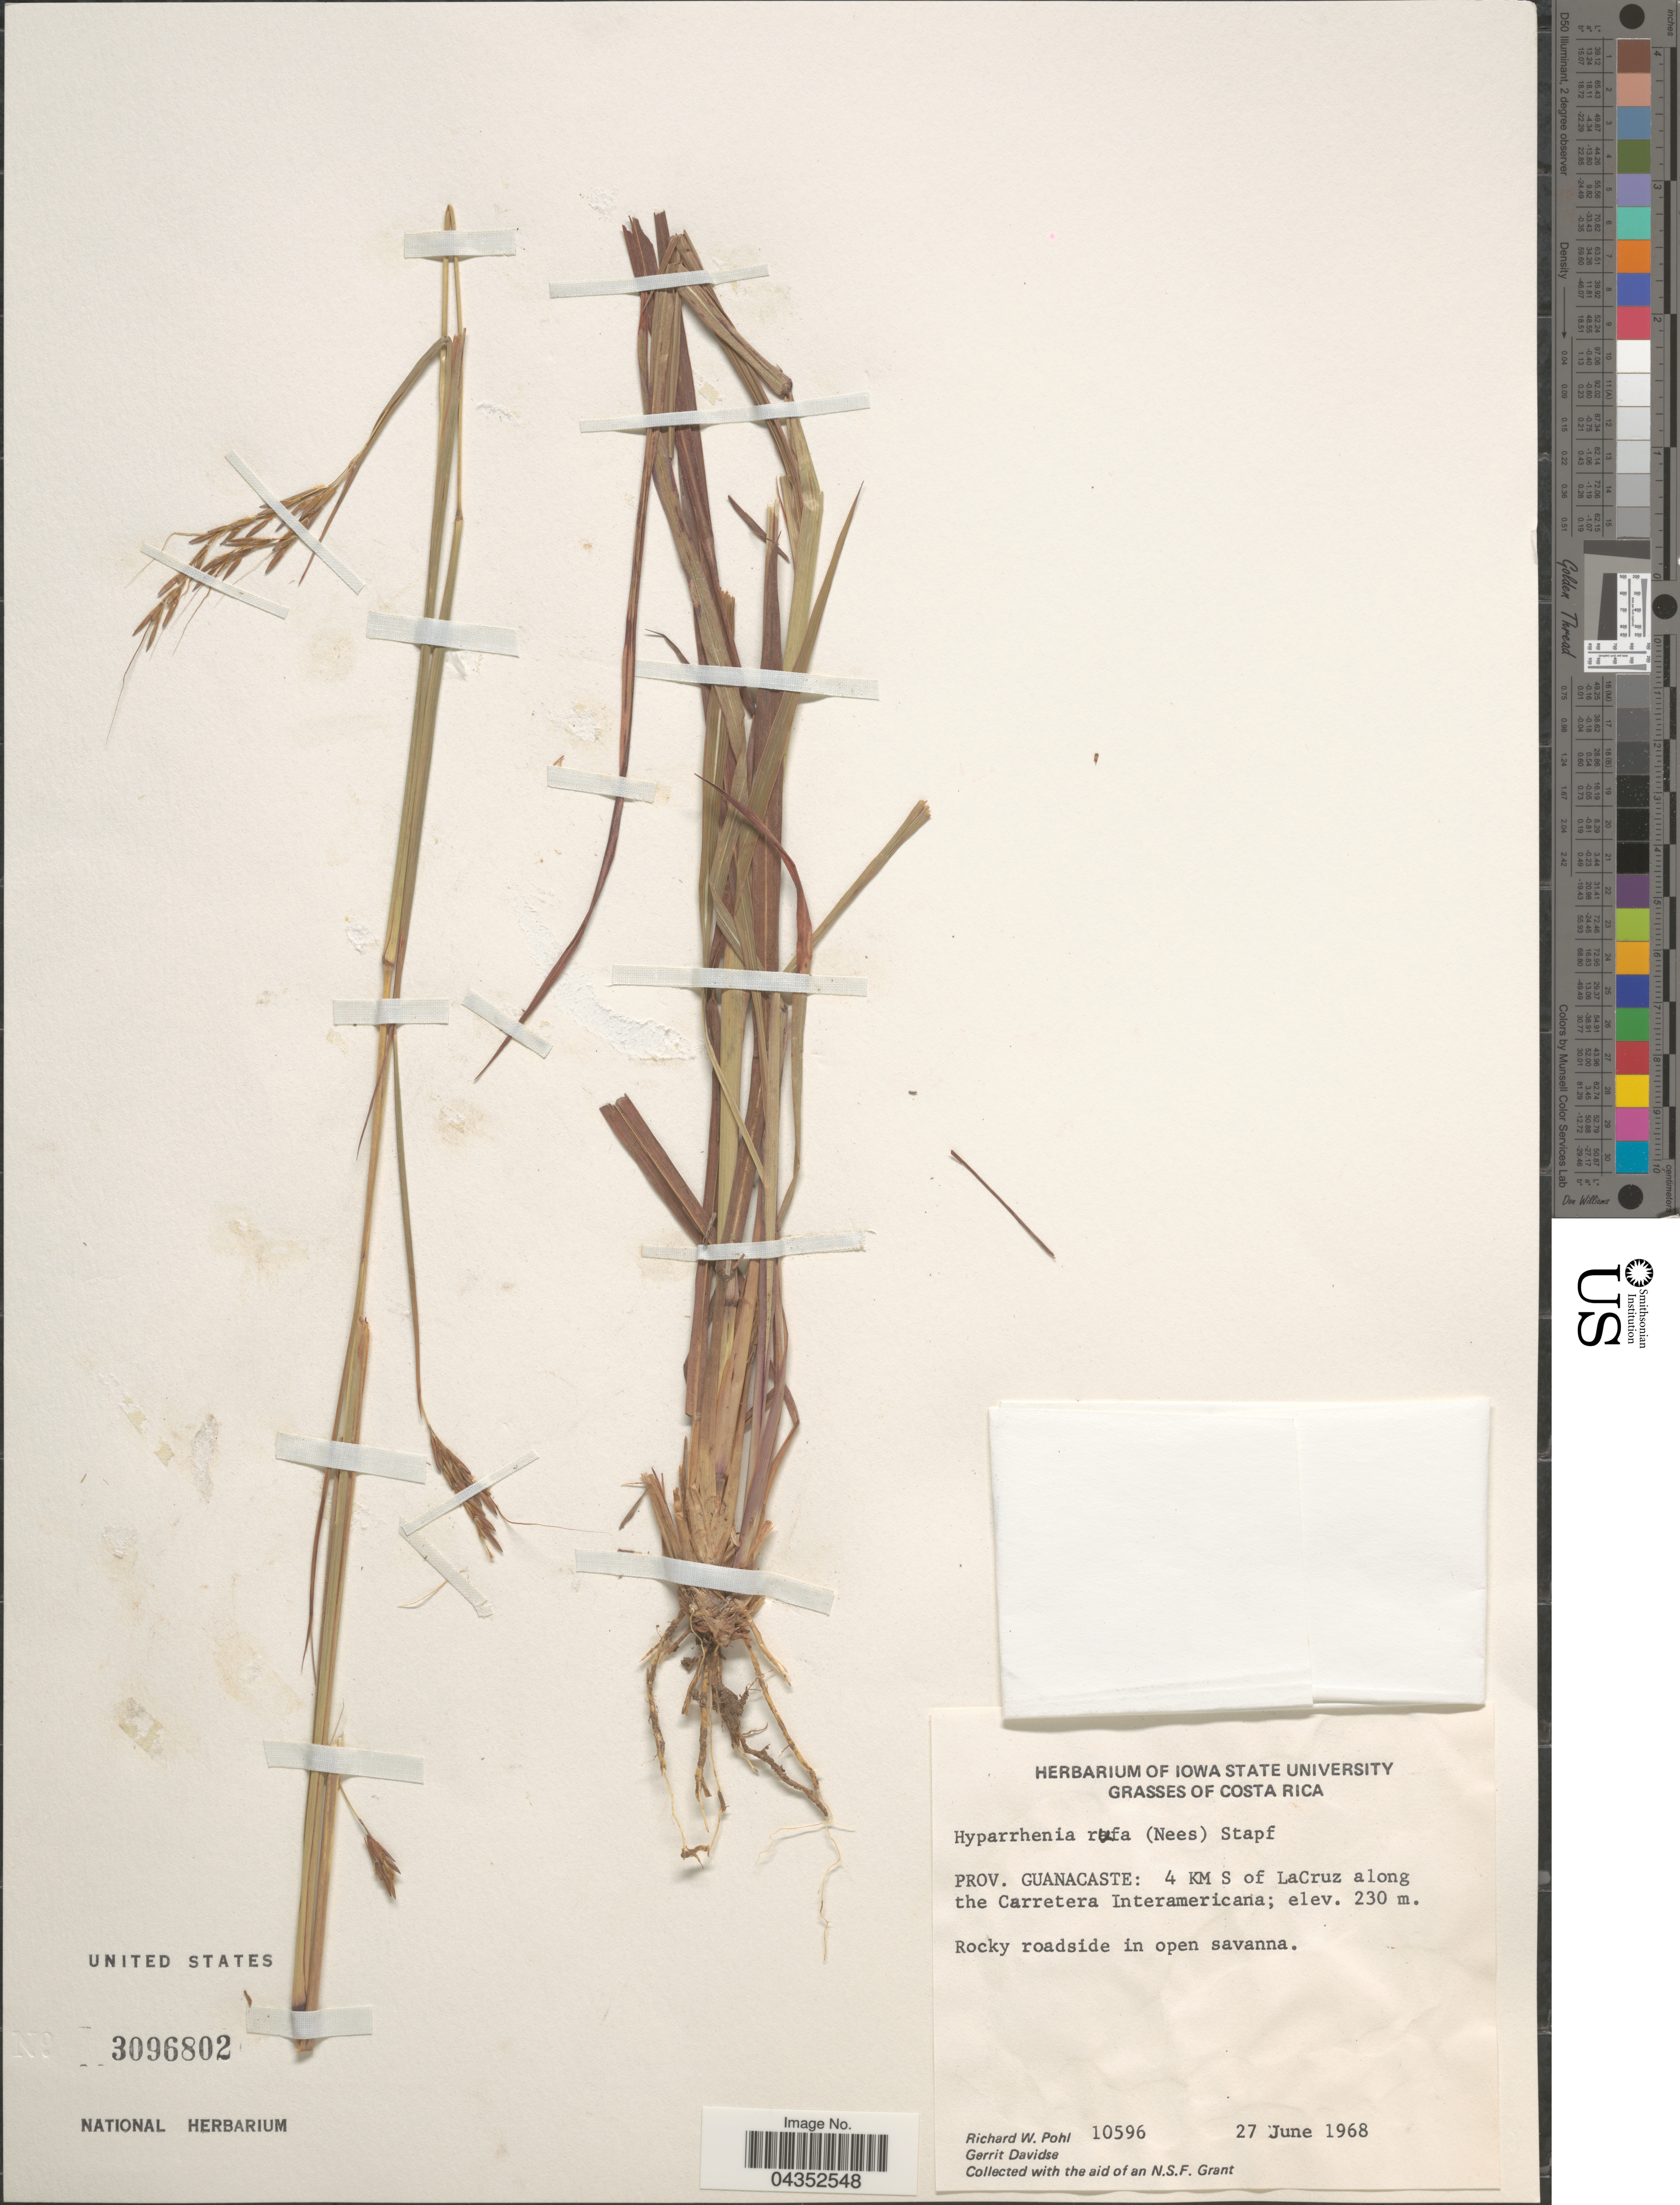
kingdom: Plantae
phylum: Tracheophyta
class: Liliopsida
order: Poales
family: Poaceae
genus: Hyparrhenia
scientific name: Hyparrhenia rufa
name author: (Nees) Stapf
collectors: R. W. Pohl & G. Davidse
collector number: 10596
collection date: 1968-06-27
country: Costa Rica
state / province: Guanacaste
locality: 4 KM S of LaCruz along the Carretera Interamericana. Rocky roadside in open savanna.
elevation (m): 230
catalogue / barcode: US 3096802